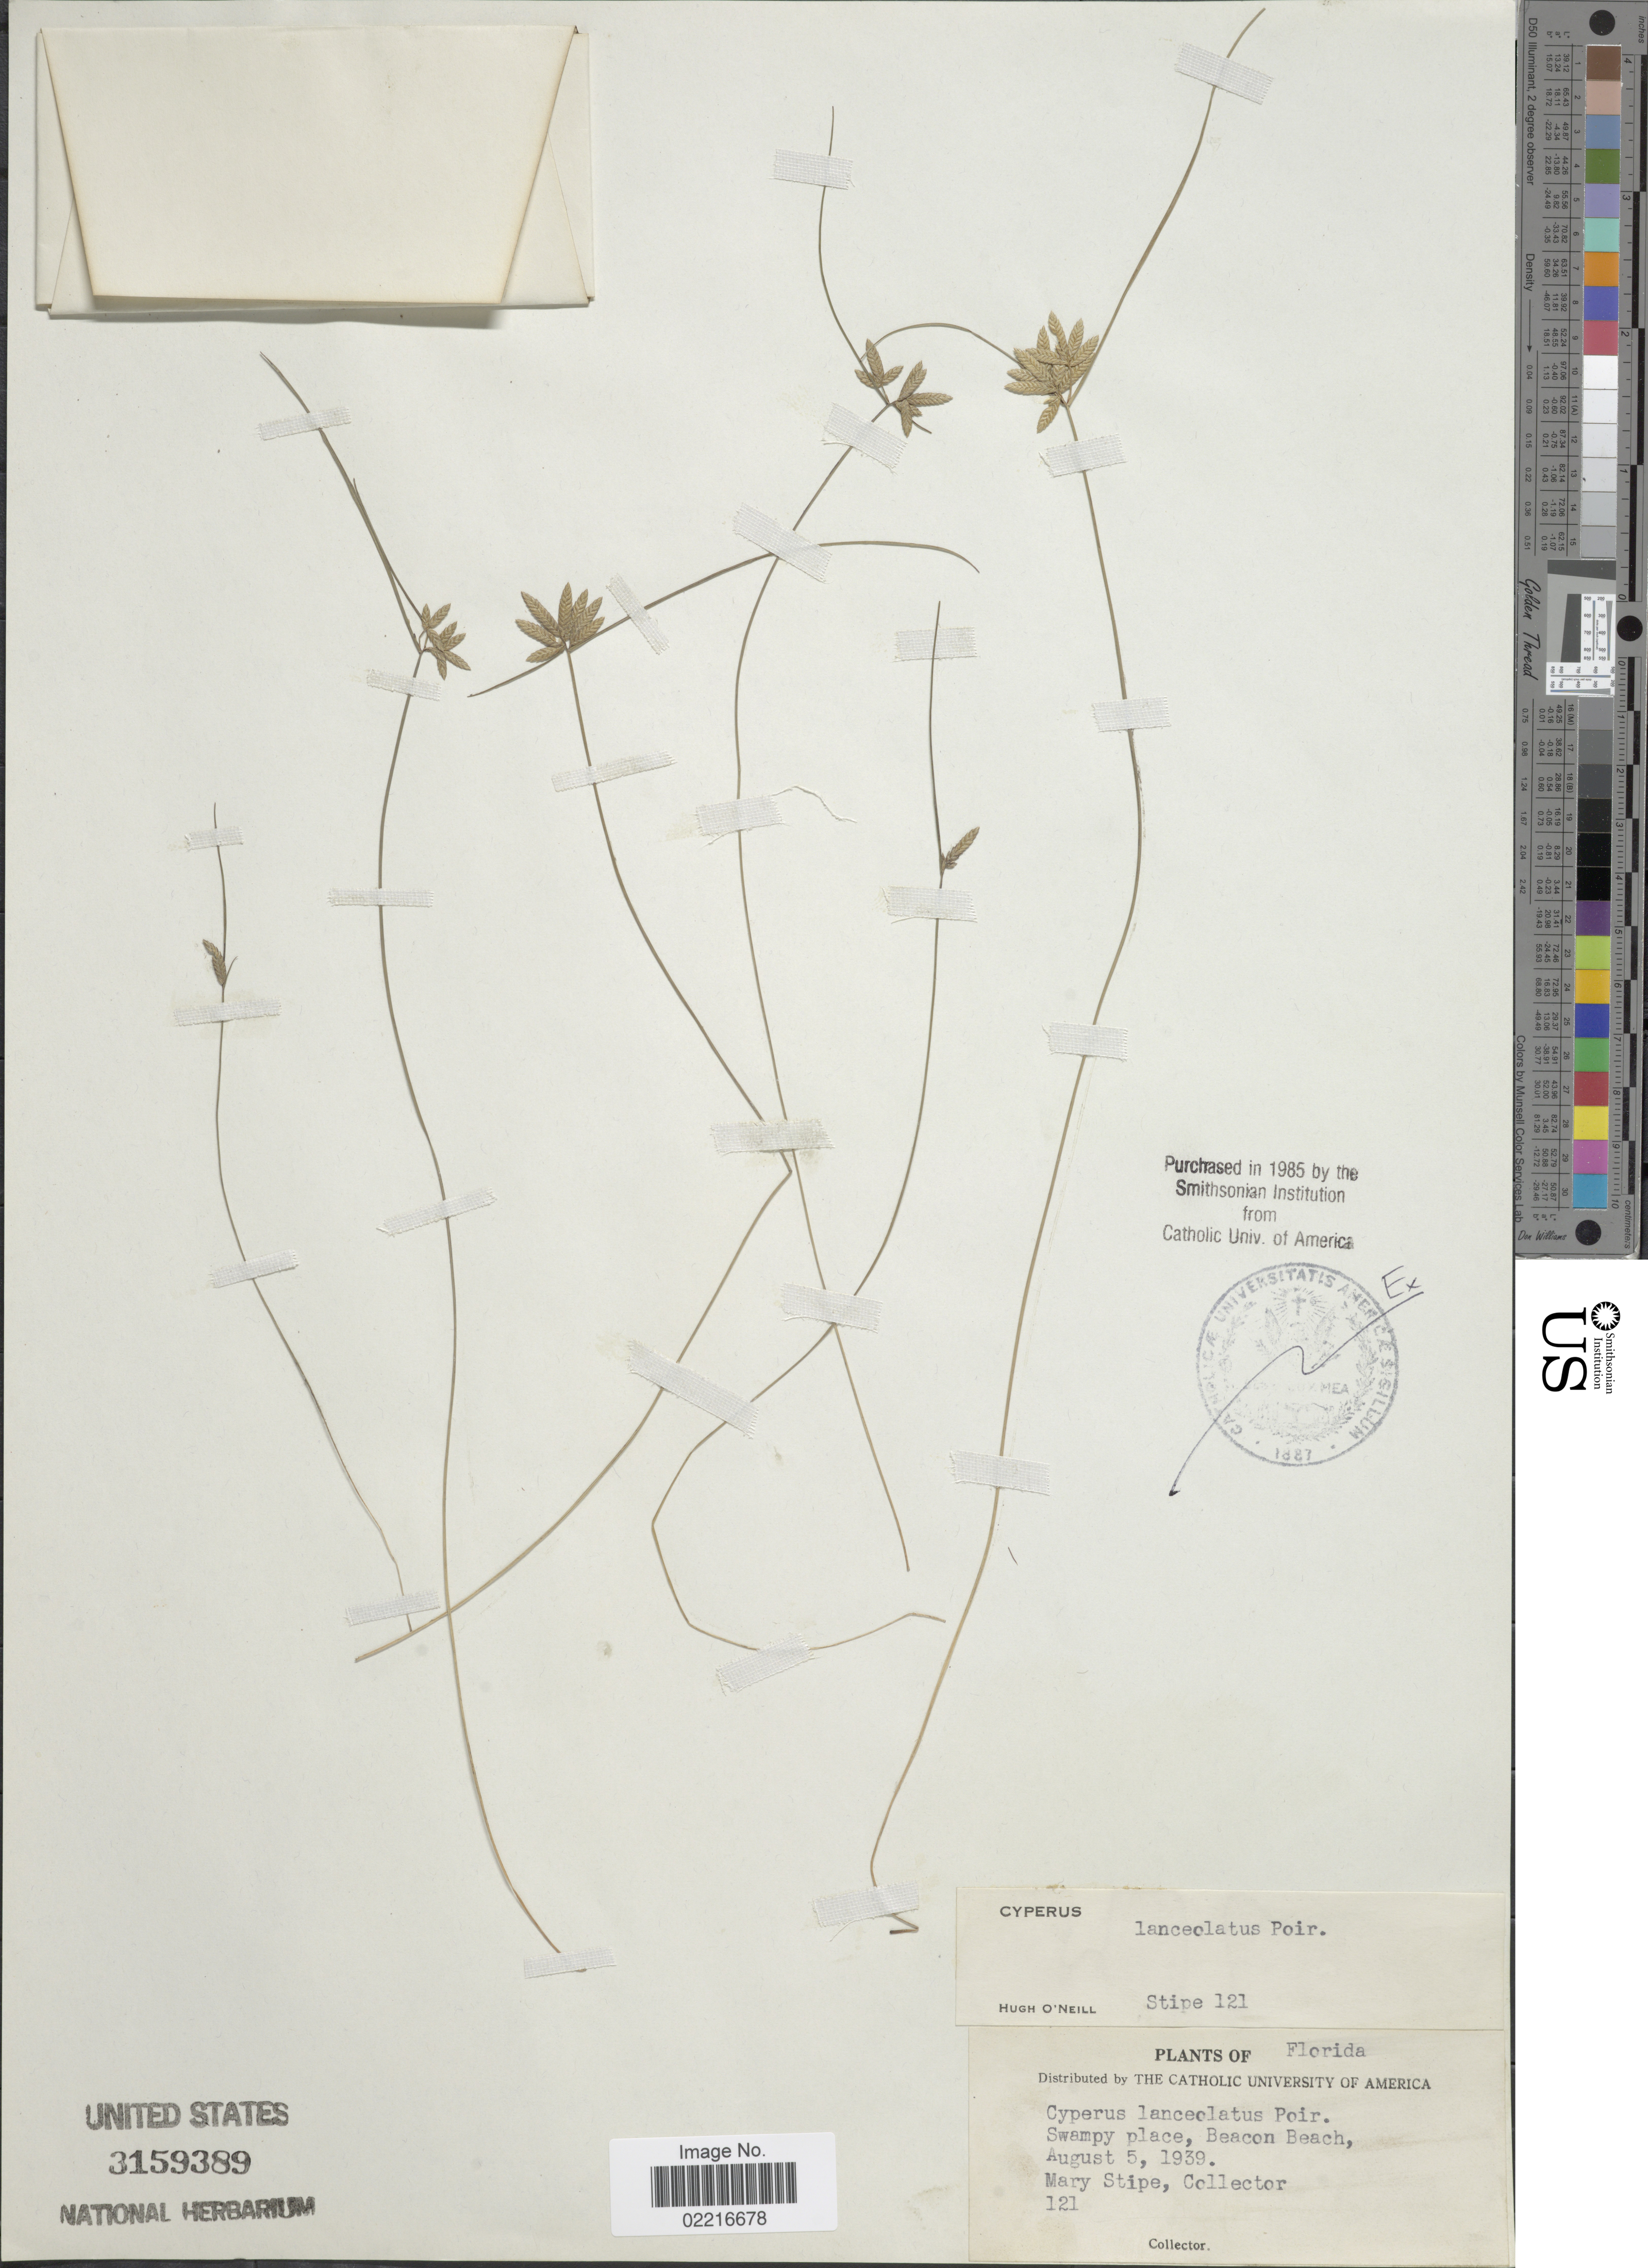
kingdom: Plantae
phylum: Tracheophyta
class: Liliopsida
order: Poales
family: Cyperaceae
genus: Cyperus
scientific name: Cyperus lanceolatus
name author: Poir.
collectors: M. Stipe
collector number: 121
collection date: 1939-08-05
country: United States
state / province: Florida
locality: Beacon Beach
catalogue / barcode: US 3159389